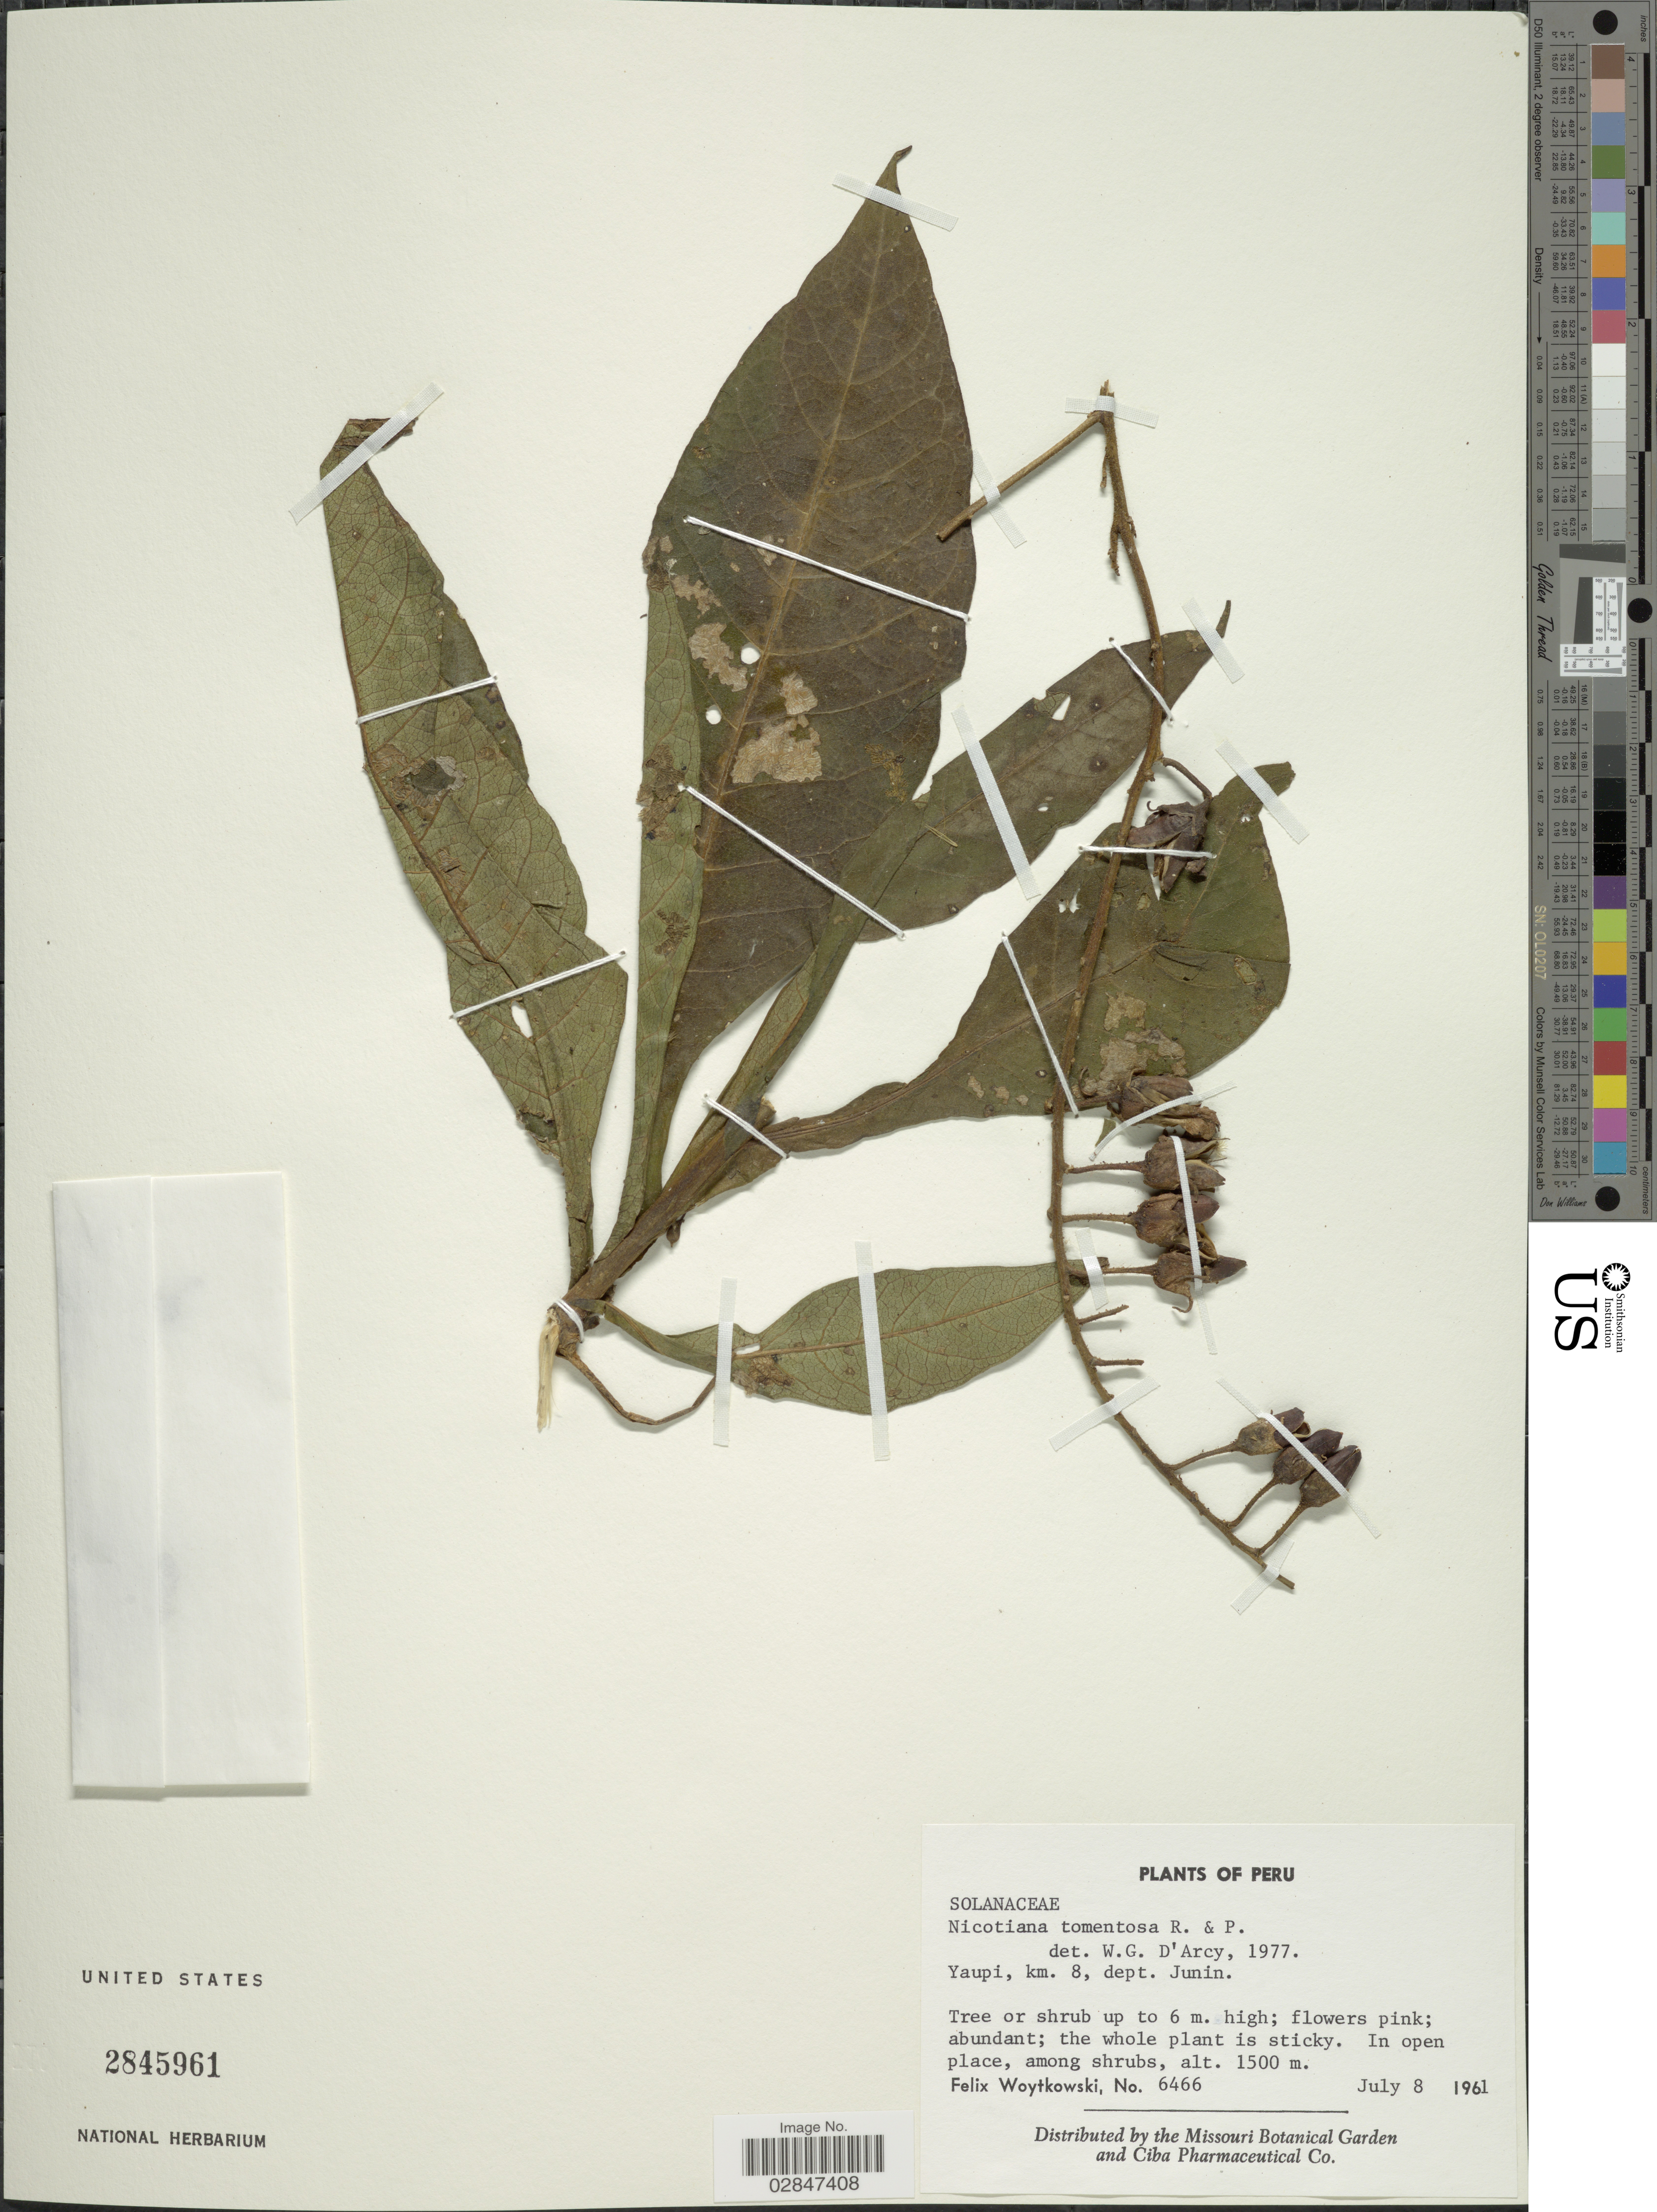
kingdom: Plantae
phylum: Tracheophyta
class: Magnoliopsida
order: Solanales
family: Solanaceae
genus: Nicotiana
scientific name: Nicotiana tomentosa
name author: Ruiz & Pav.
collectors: F. Woytkowski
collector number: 6466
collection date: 1961-07-08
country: Peru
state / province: Junín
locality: Yaupi, km 8, dept. Junin.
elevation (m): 1500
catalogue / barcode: US 2845961